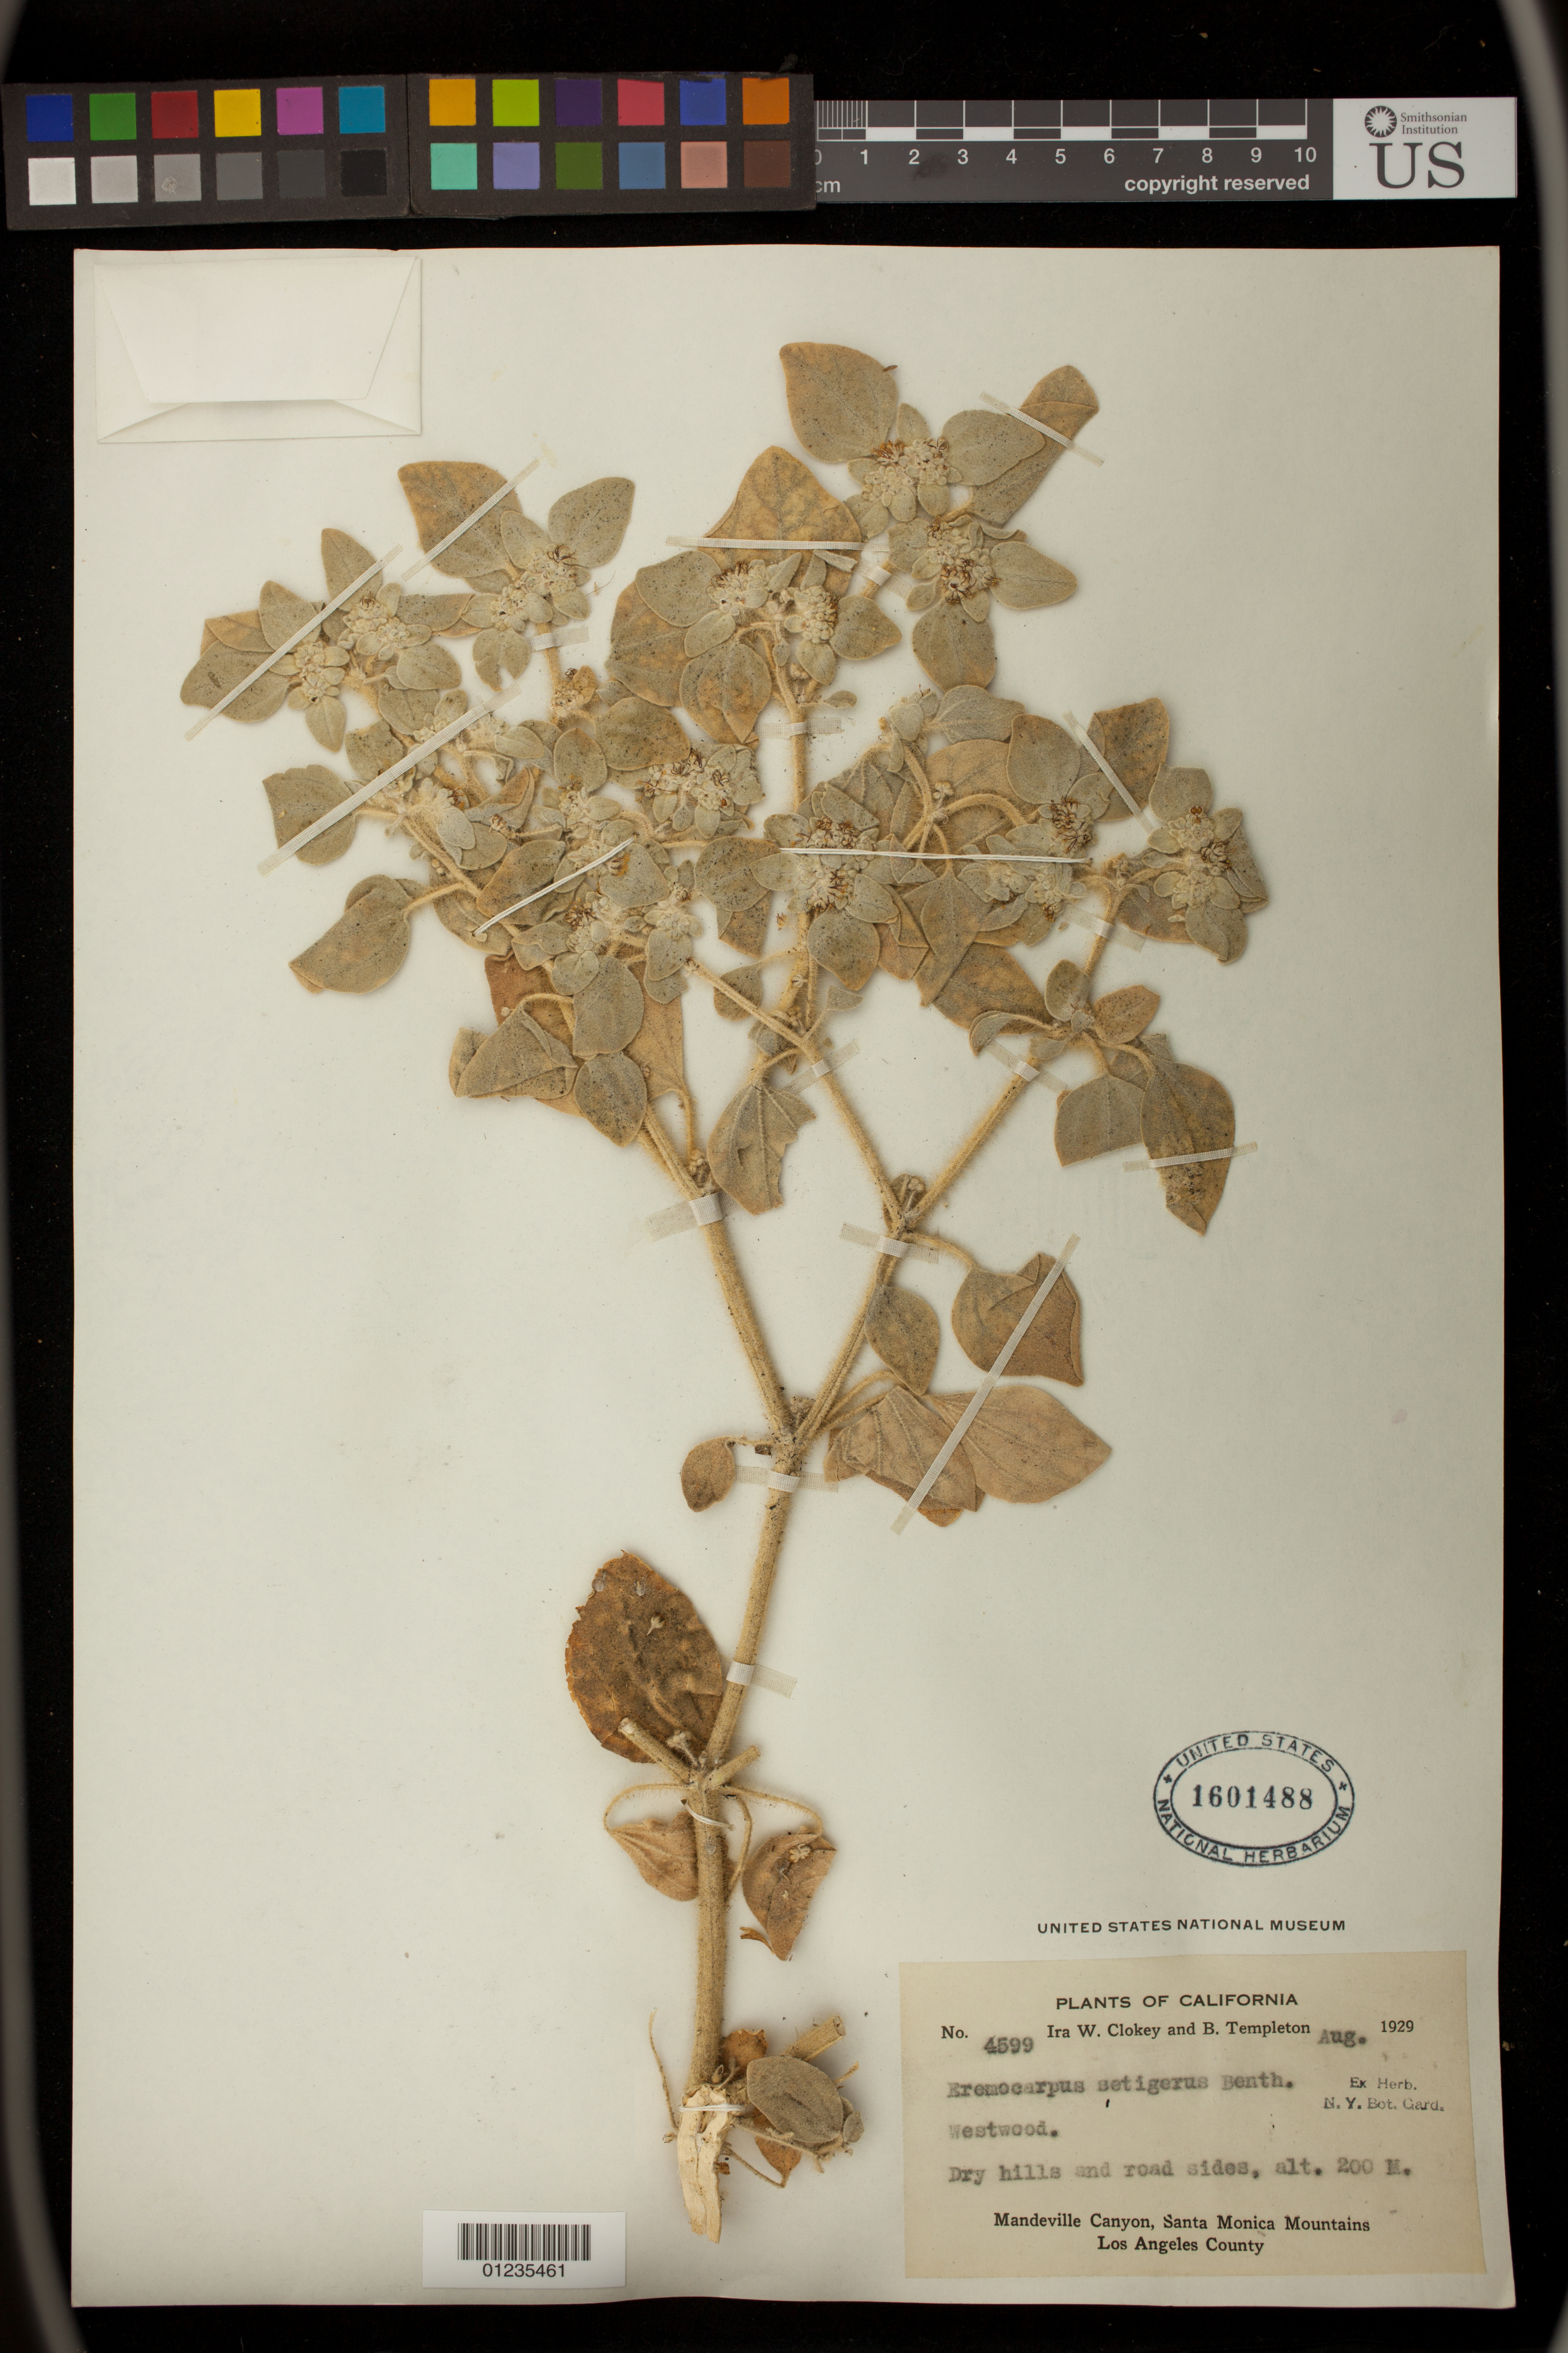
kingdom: Plantae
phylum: Tracheophyta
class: Magnoliopsida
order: Malpighiales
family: Euphorbiaceae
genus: Eremocarpus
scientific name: Eremocarpus setigerus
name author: (Hook.) Benth.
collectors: I. W. Clokey & B. Templeton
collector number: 4599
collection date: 1929-08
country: United States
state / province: California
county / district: Los Angeles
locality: Mandeville Canyon, Santa Monica Mountains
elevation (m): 200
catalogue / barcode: US 1601488